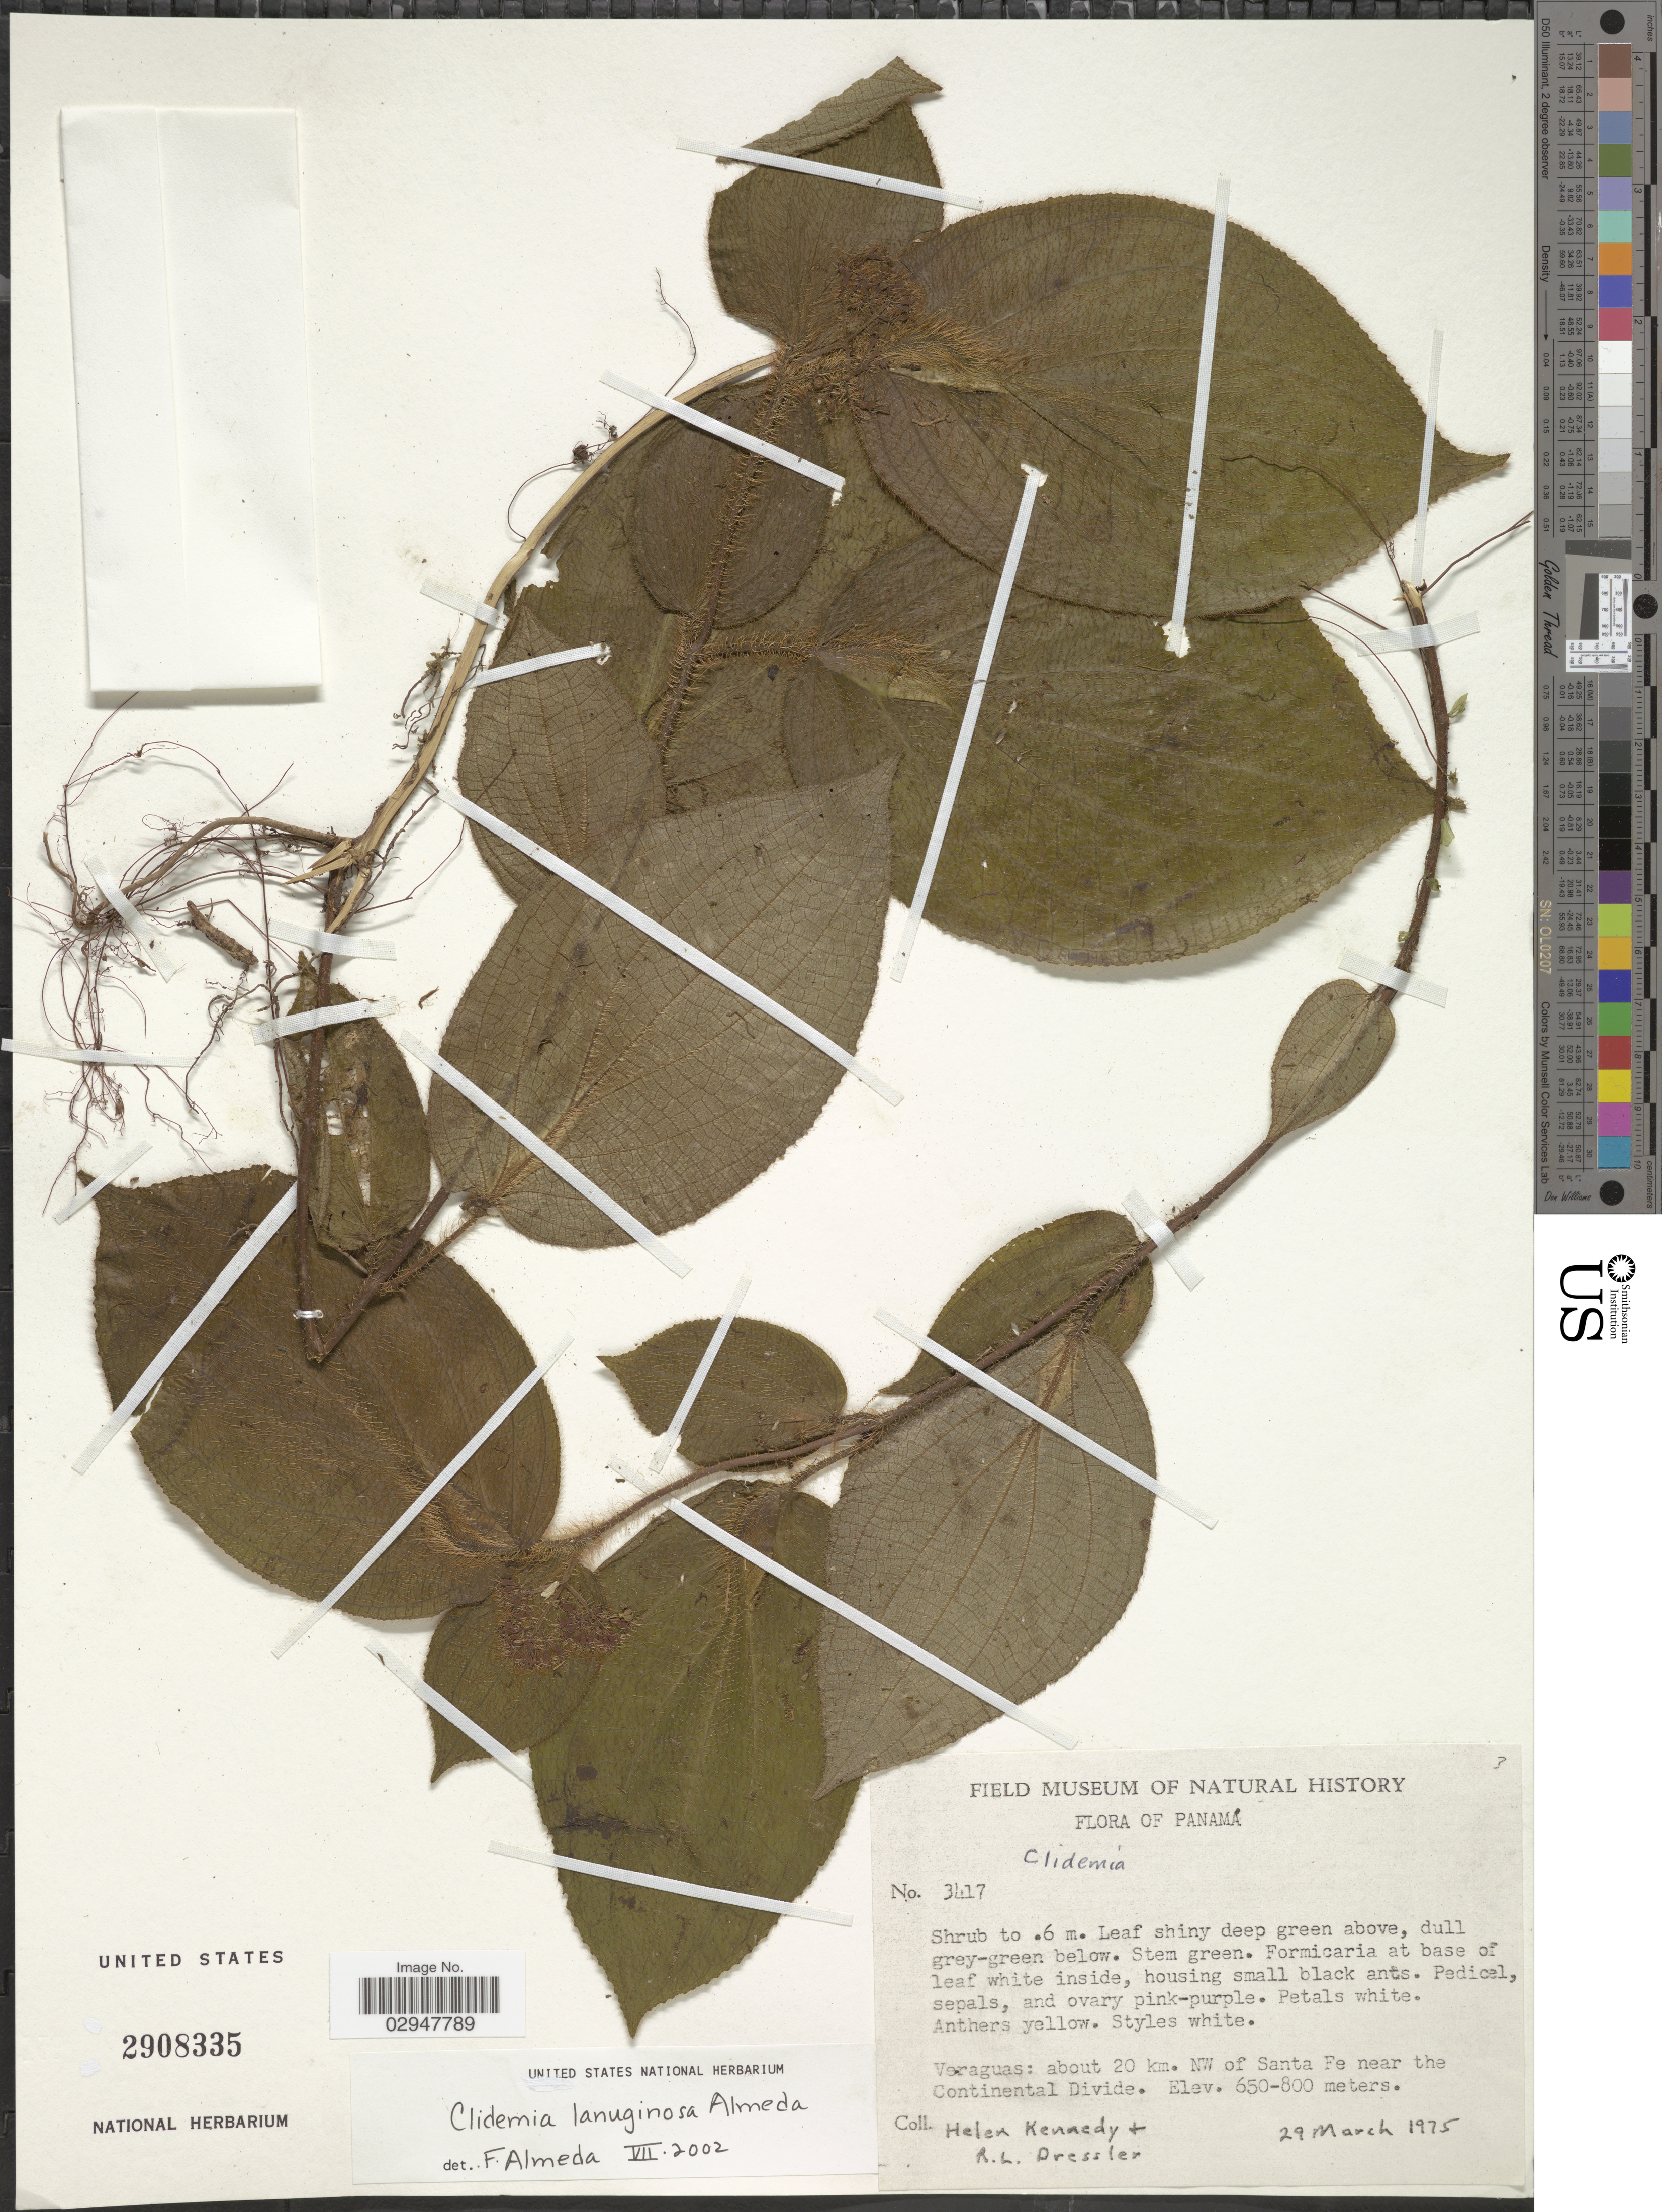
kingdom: Plantae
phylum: Tracheophyta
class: Magnoliopsida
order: Myrtales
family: Melastomataceae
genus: Clidemia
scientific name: Clidemia lanuginosa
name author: Almeda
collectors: H. Kennedy & R. Dressler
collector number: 3417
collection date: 1975-03-29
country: Panama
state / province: Veraguas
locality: About 20 km. NW of Santa Fe near the Continental Divide.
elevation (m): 650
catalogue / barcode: US 2908335